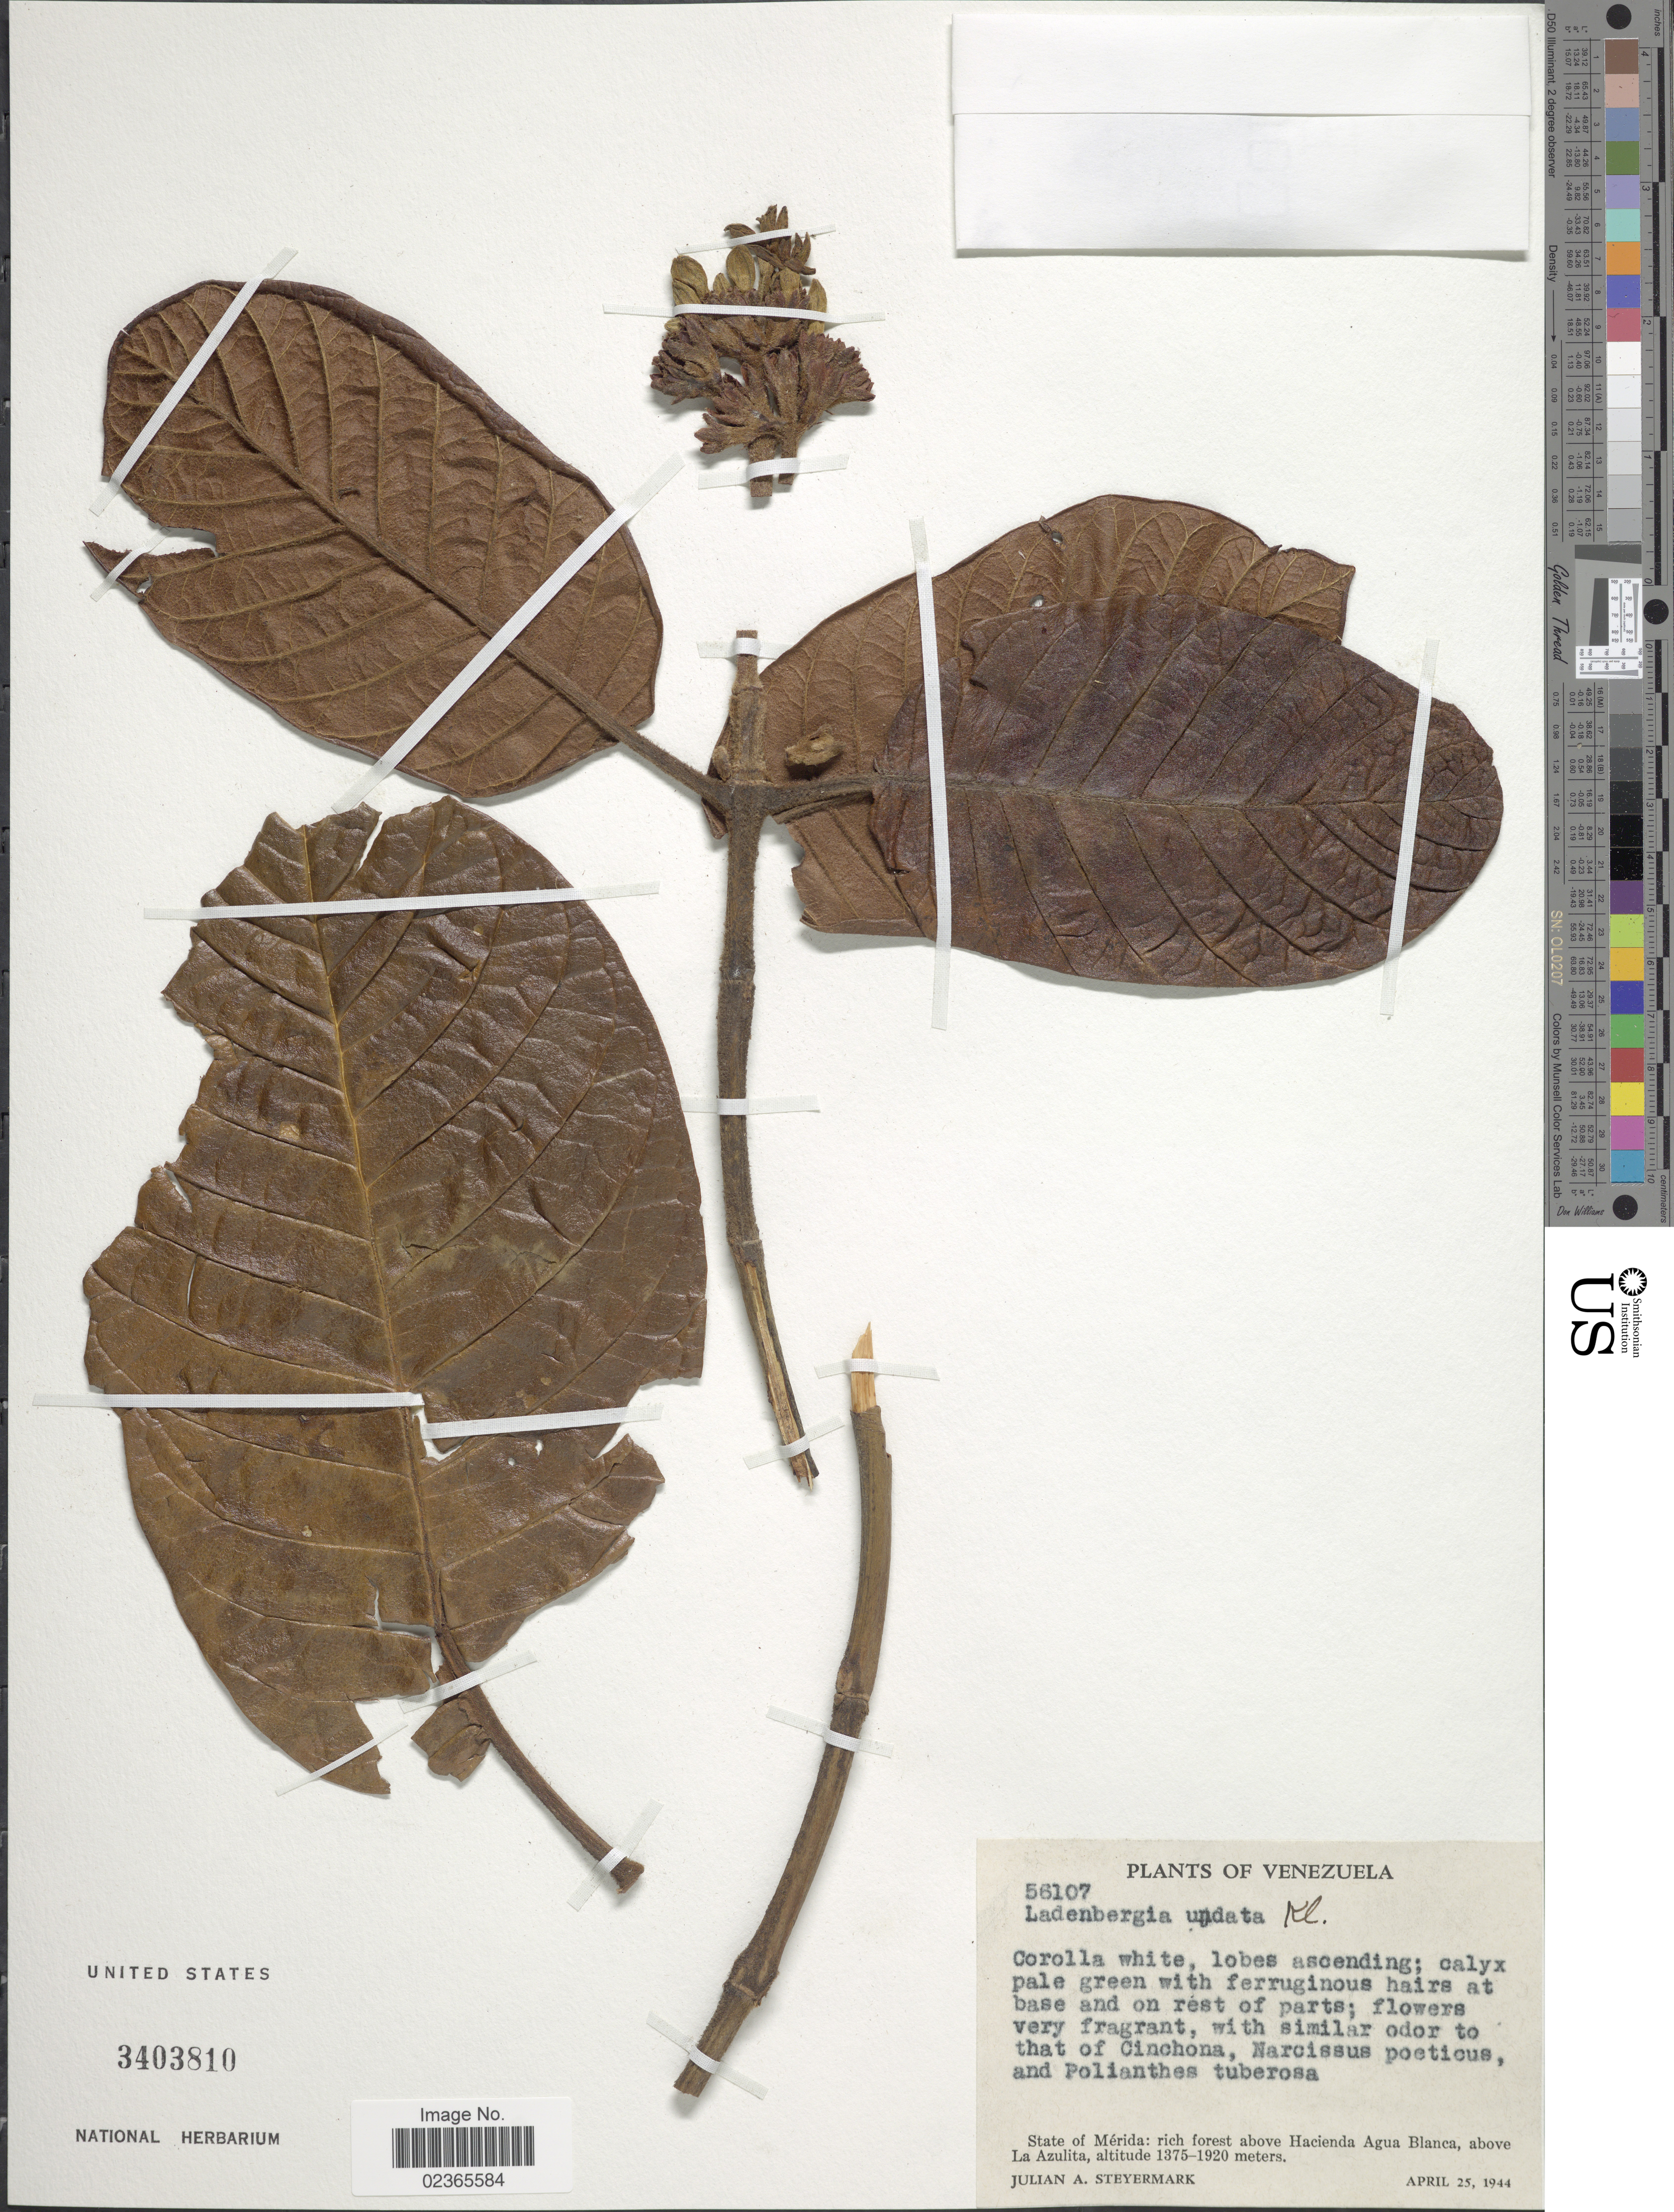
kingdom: Plantae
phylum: Tracheophyta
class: Magnoliopsida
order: Gentianales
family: Rubiaceae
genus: Ladenbergia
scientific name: Ladenbergia undata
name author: Klotzsch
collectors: J. Steyermark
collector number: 56107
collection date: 1944-04-25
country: Venezuela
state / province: Mérida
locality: Rich forest above Hacienda Agua Blanca, above La Azulita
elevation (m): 1375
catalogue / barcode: US 3403810